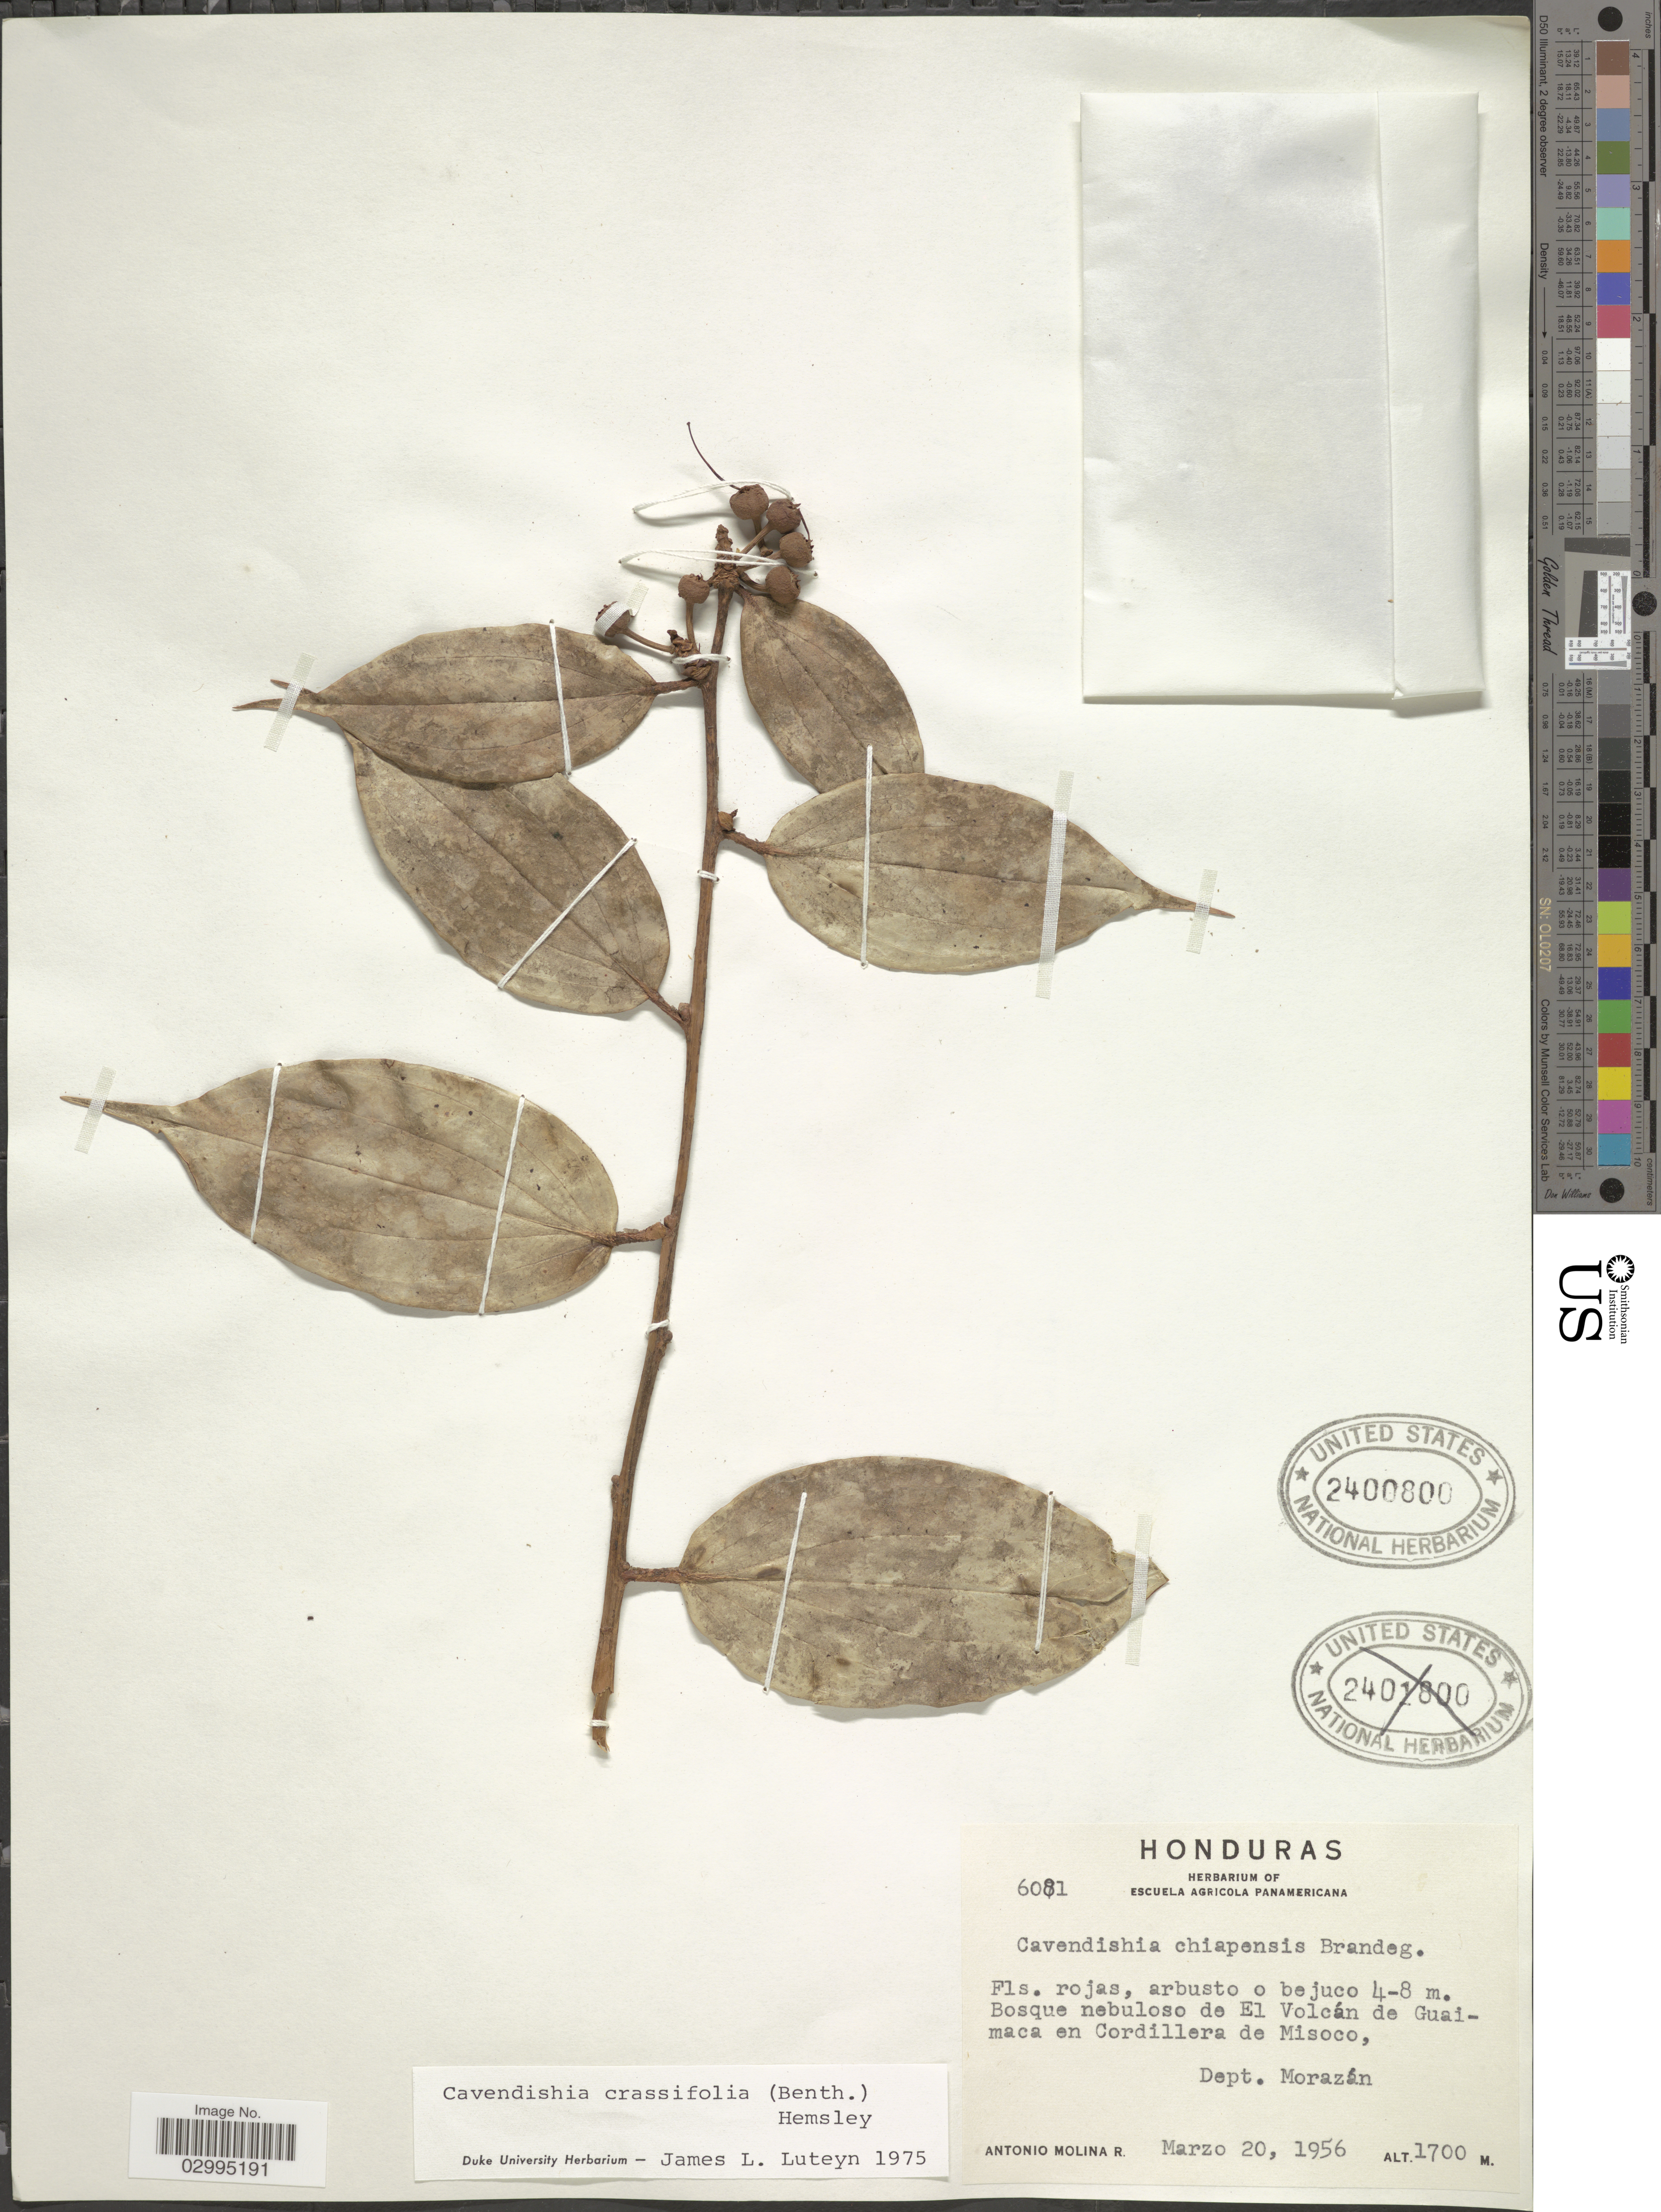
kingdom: Plantae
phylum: Tracheophyta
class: Magnoliopsida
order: Ericales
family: Ericaceae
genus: Cavendishia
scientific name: Cavendishia crassifolia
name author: (Benth.) Hemsl.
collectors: A. Molina R.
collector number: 6081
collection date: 1956-03-20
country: Honduras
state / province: Fco. Morazán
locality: Bosque nebuloso de El Volcán de Guaimaca en Cordillera de Misoco, Dept. Morazán.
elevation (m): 1700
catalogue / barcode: US 2400800